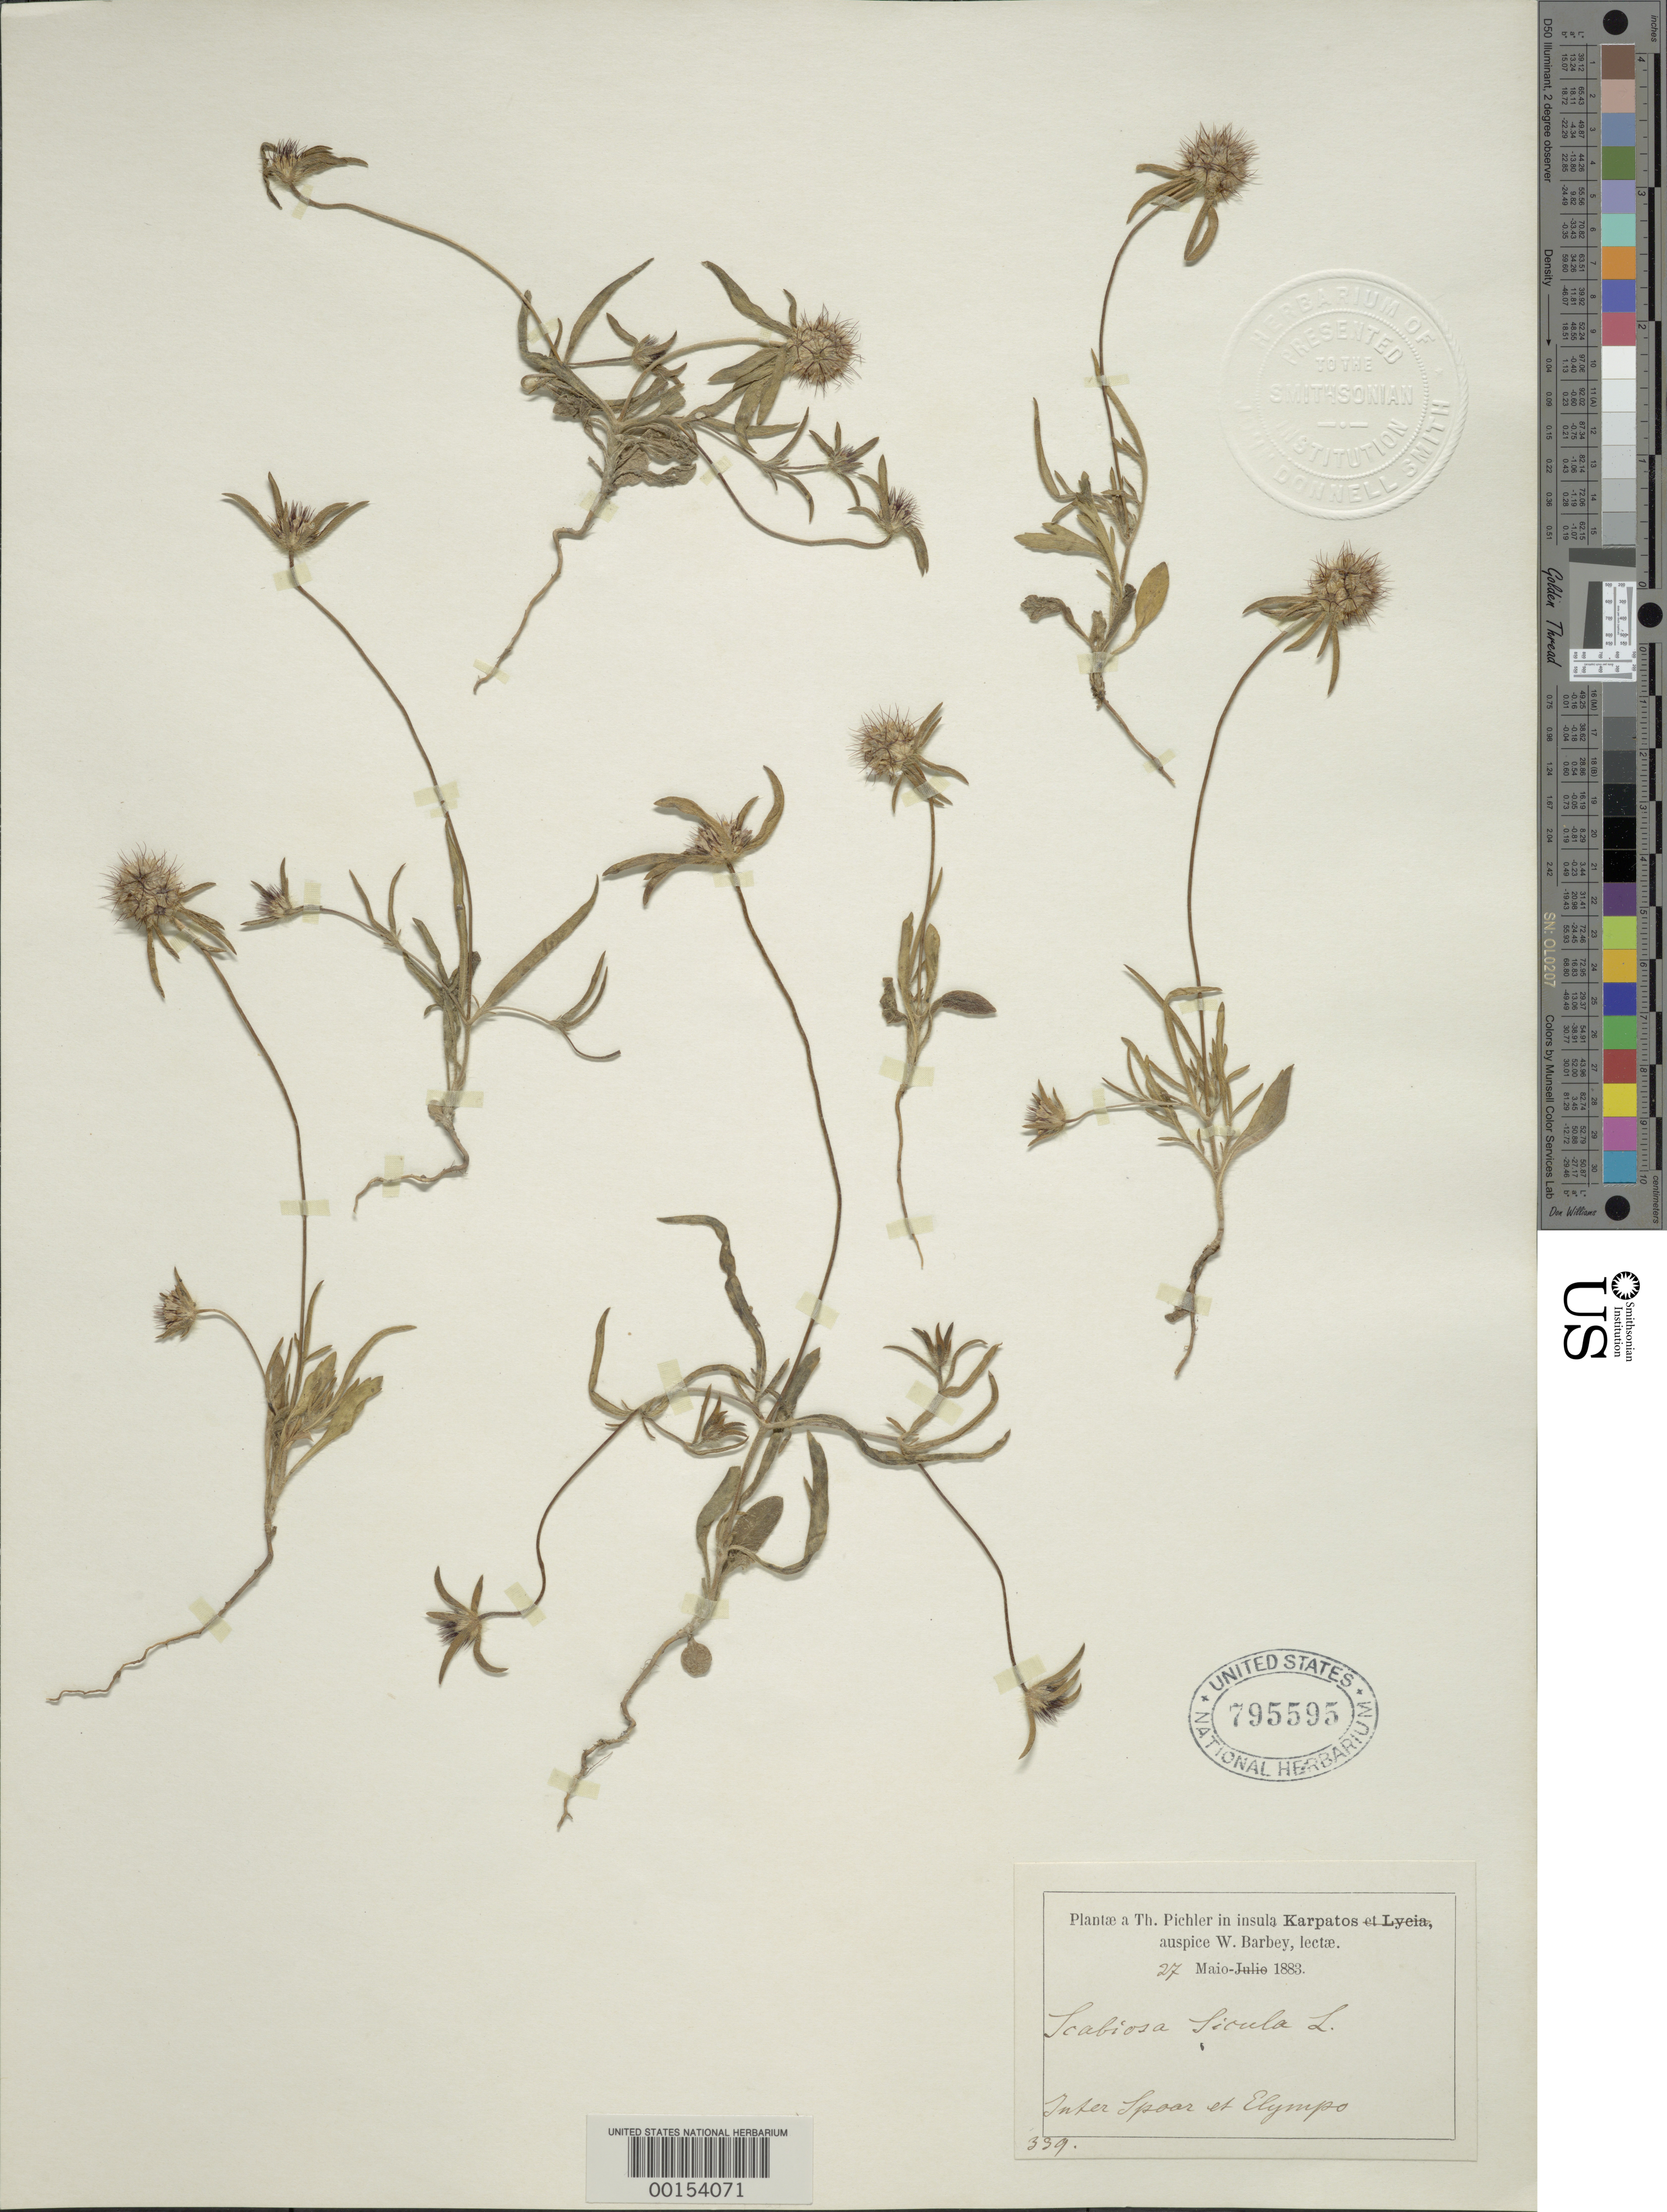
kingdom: Plantae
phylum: Tracheophyta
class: Magnoliopsida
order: Dipsacales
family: Caprifoliaceae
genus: Scabiosa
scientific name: Scabiosa sicula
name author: L.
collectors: W. Barbey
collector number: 339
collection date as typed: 27 May 1883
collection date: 1883-05-27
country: Greece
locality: Insula Karpatos, between Spoor and Elympo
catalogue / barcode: US 795595